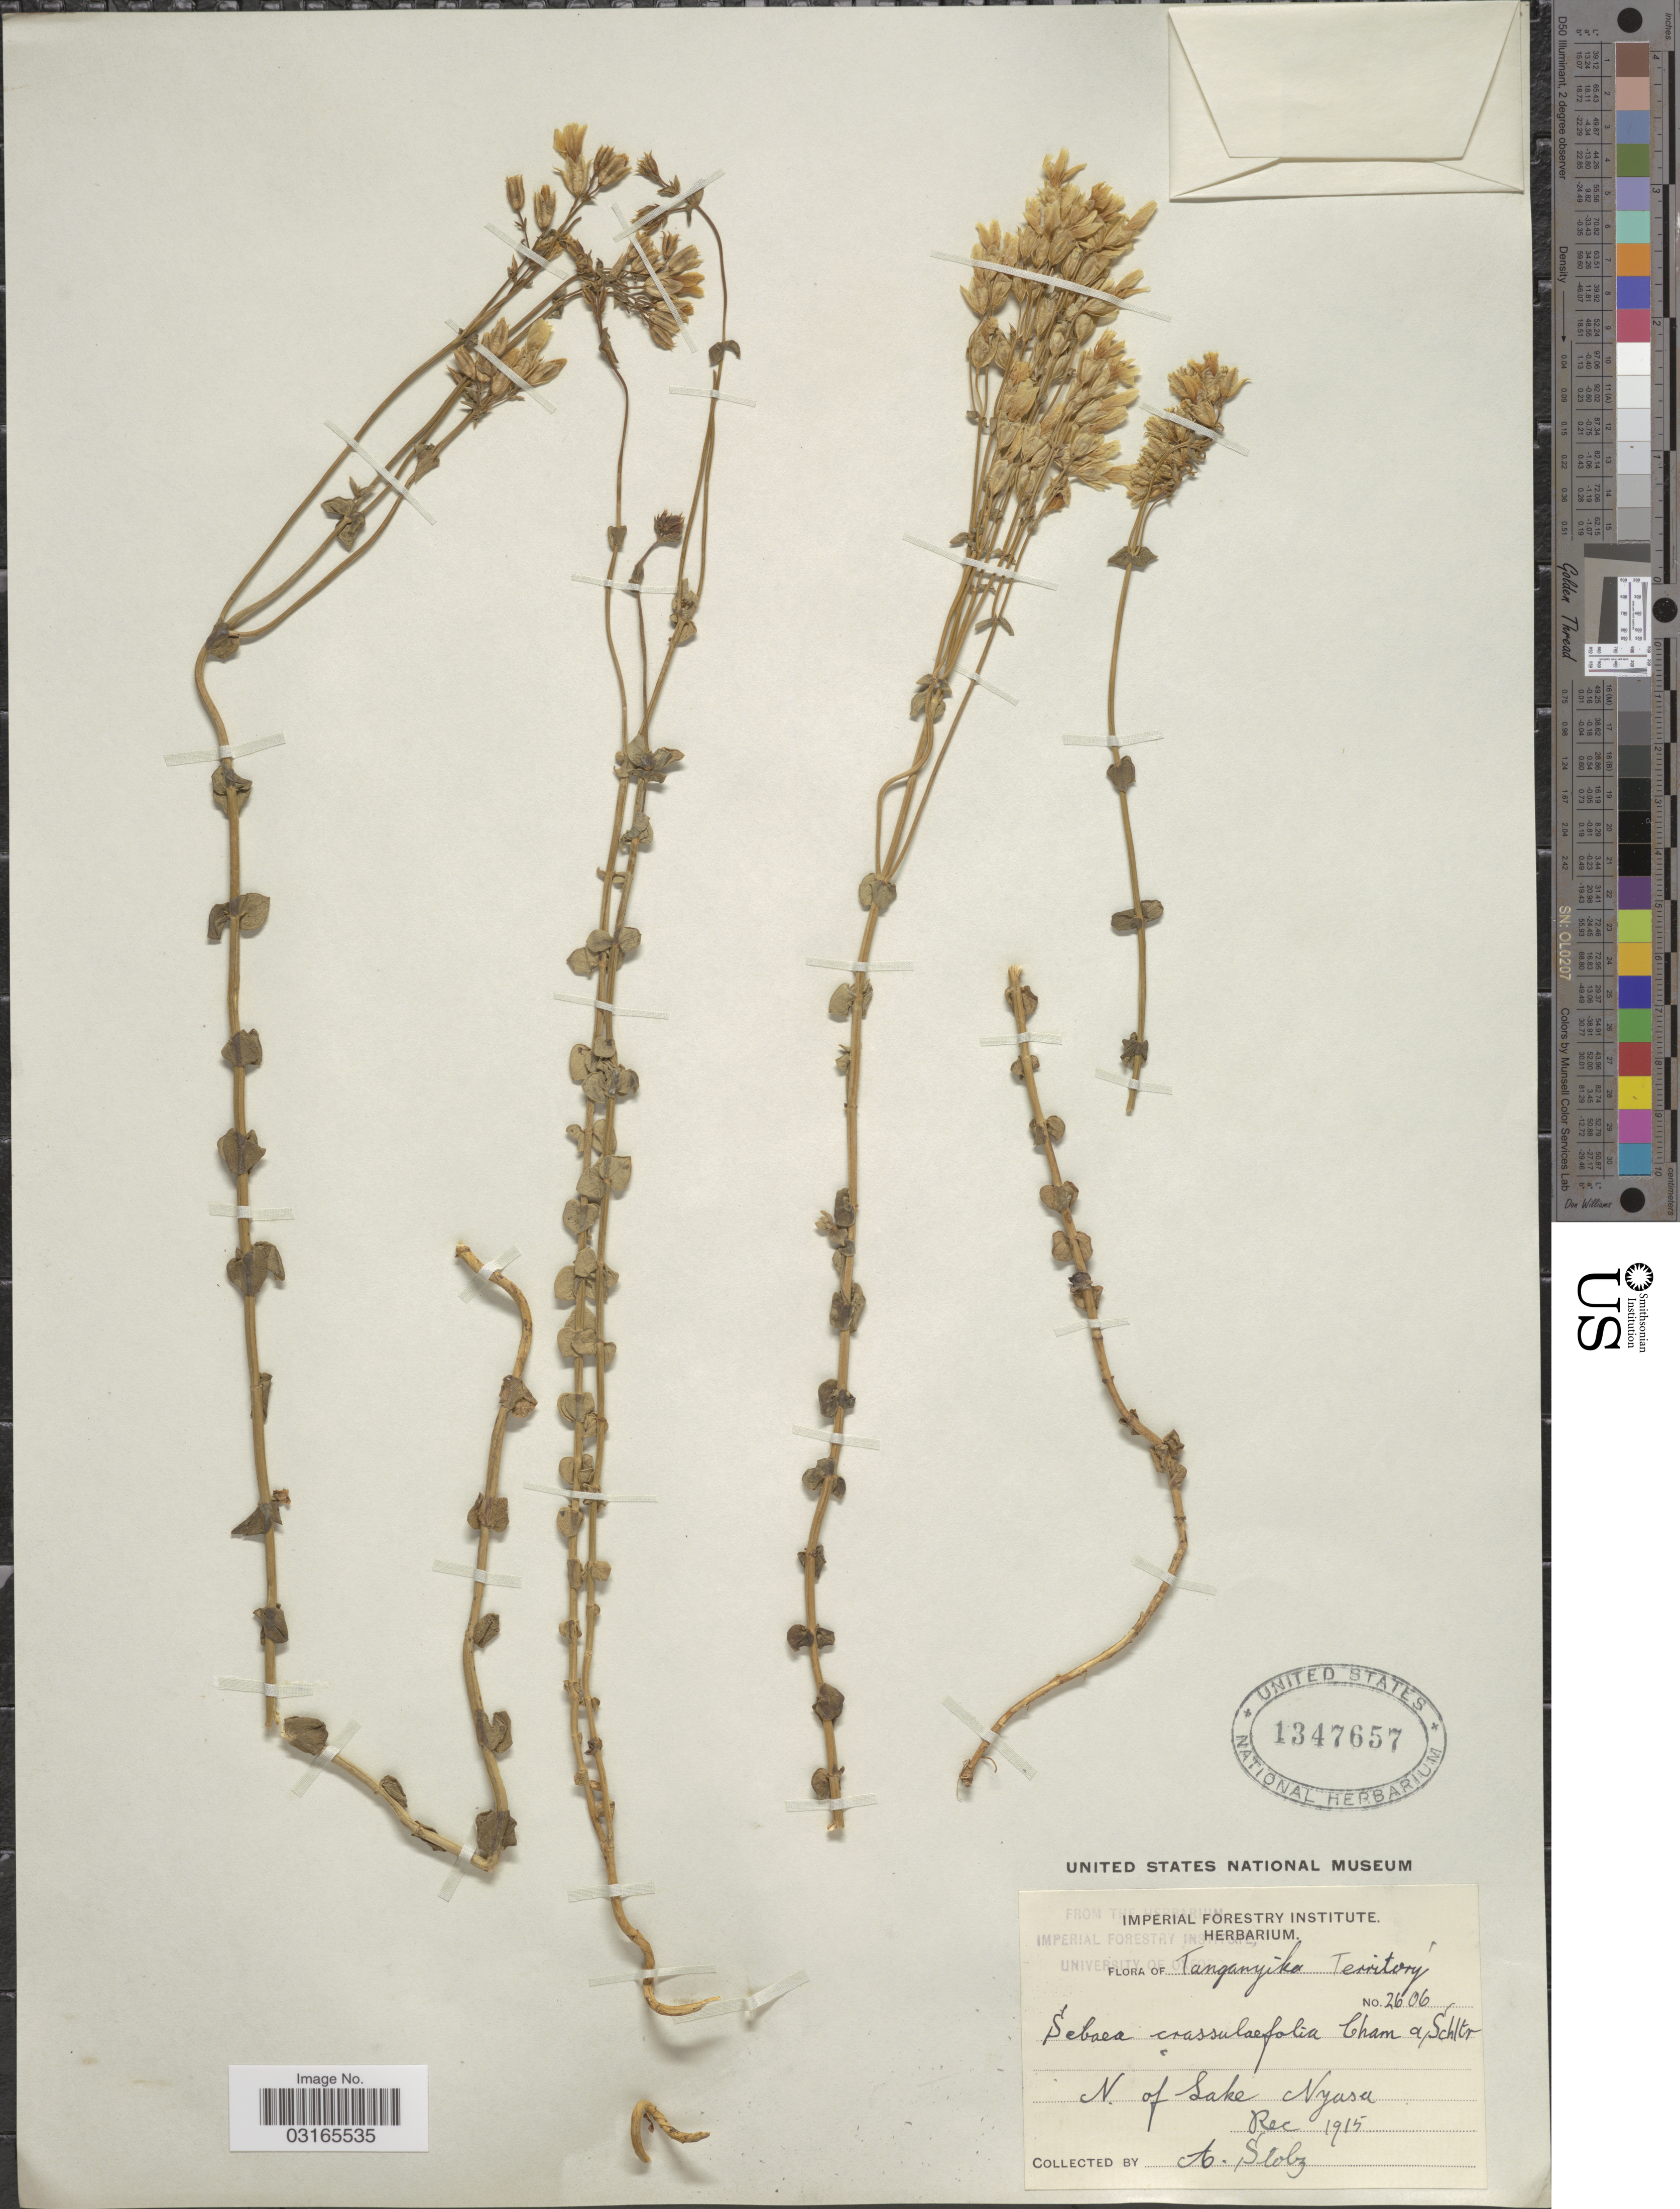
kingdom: Plantae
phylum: Tracheophyta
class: Magnoliopsida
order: Gentianales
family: Gentianaceae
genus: Sebaea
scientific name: Sebaea crassulifolia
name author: Cham. & Schltdl.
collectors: A. Slobz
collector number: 2606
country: Tanzania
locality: Tanganyika Territory. N. of Lake Nyasa.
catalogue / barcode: US 1347657